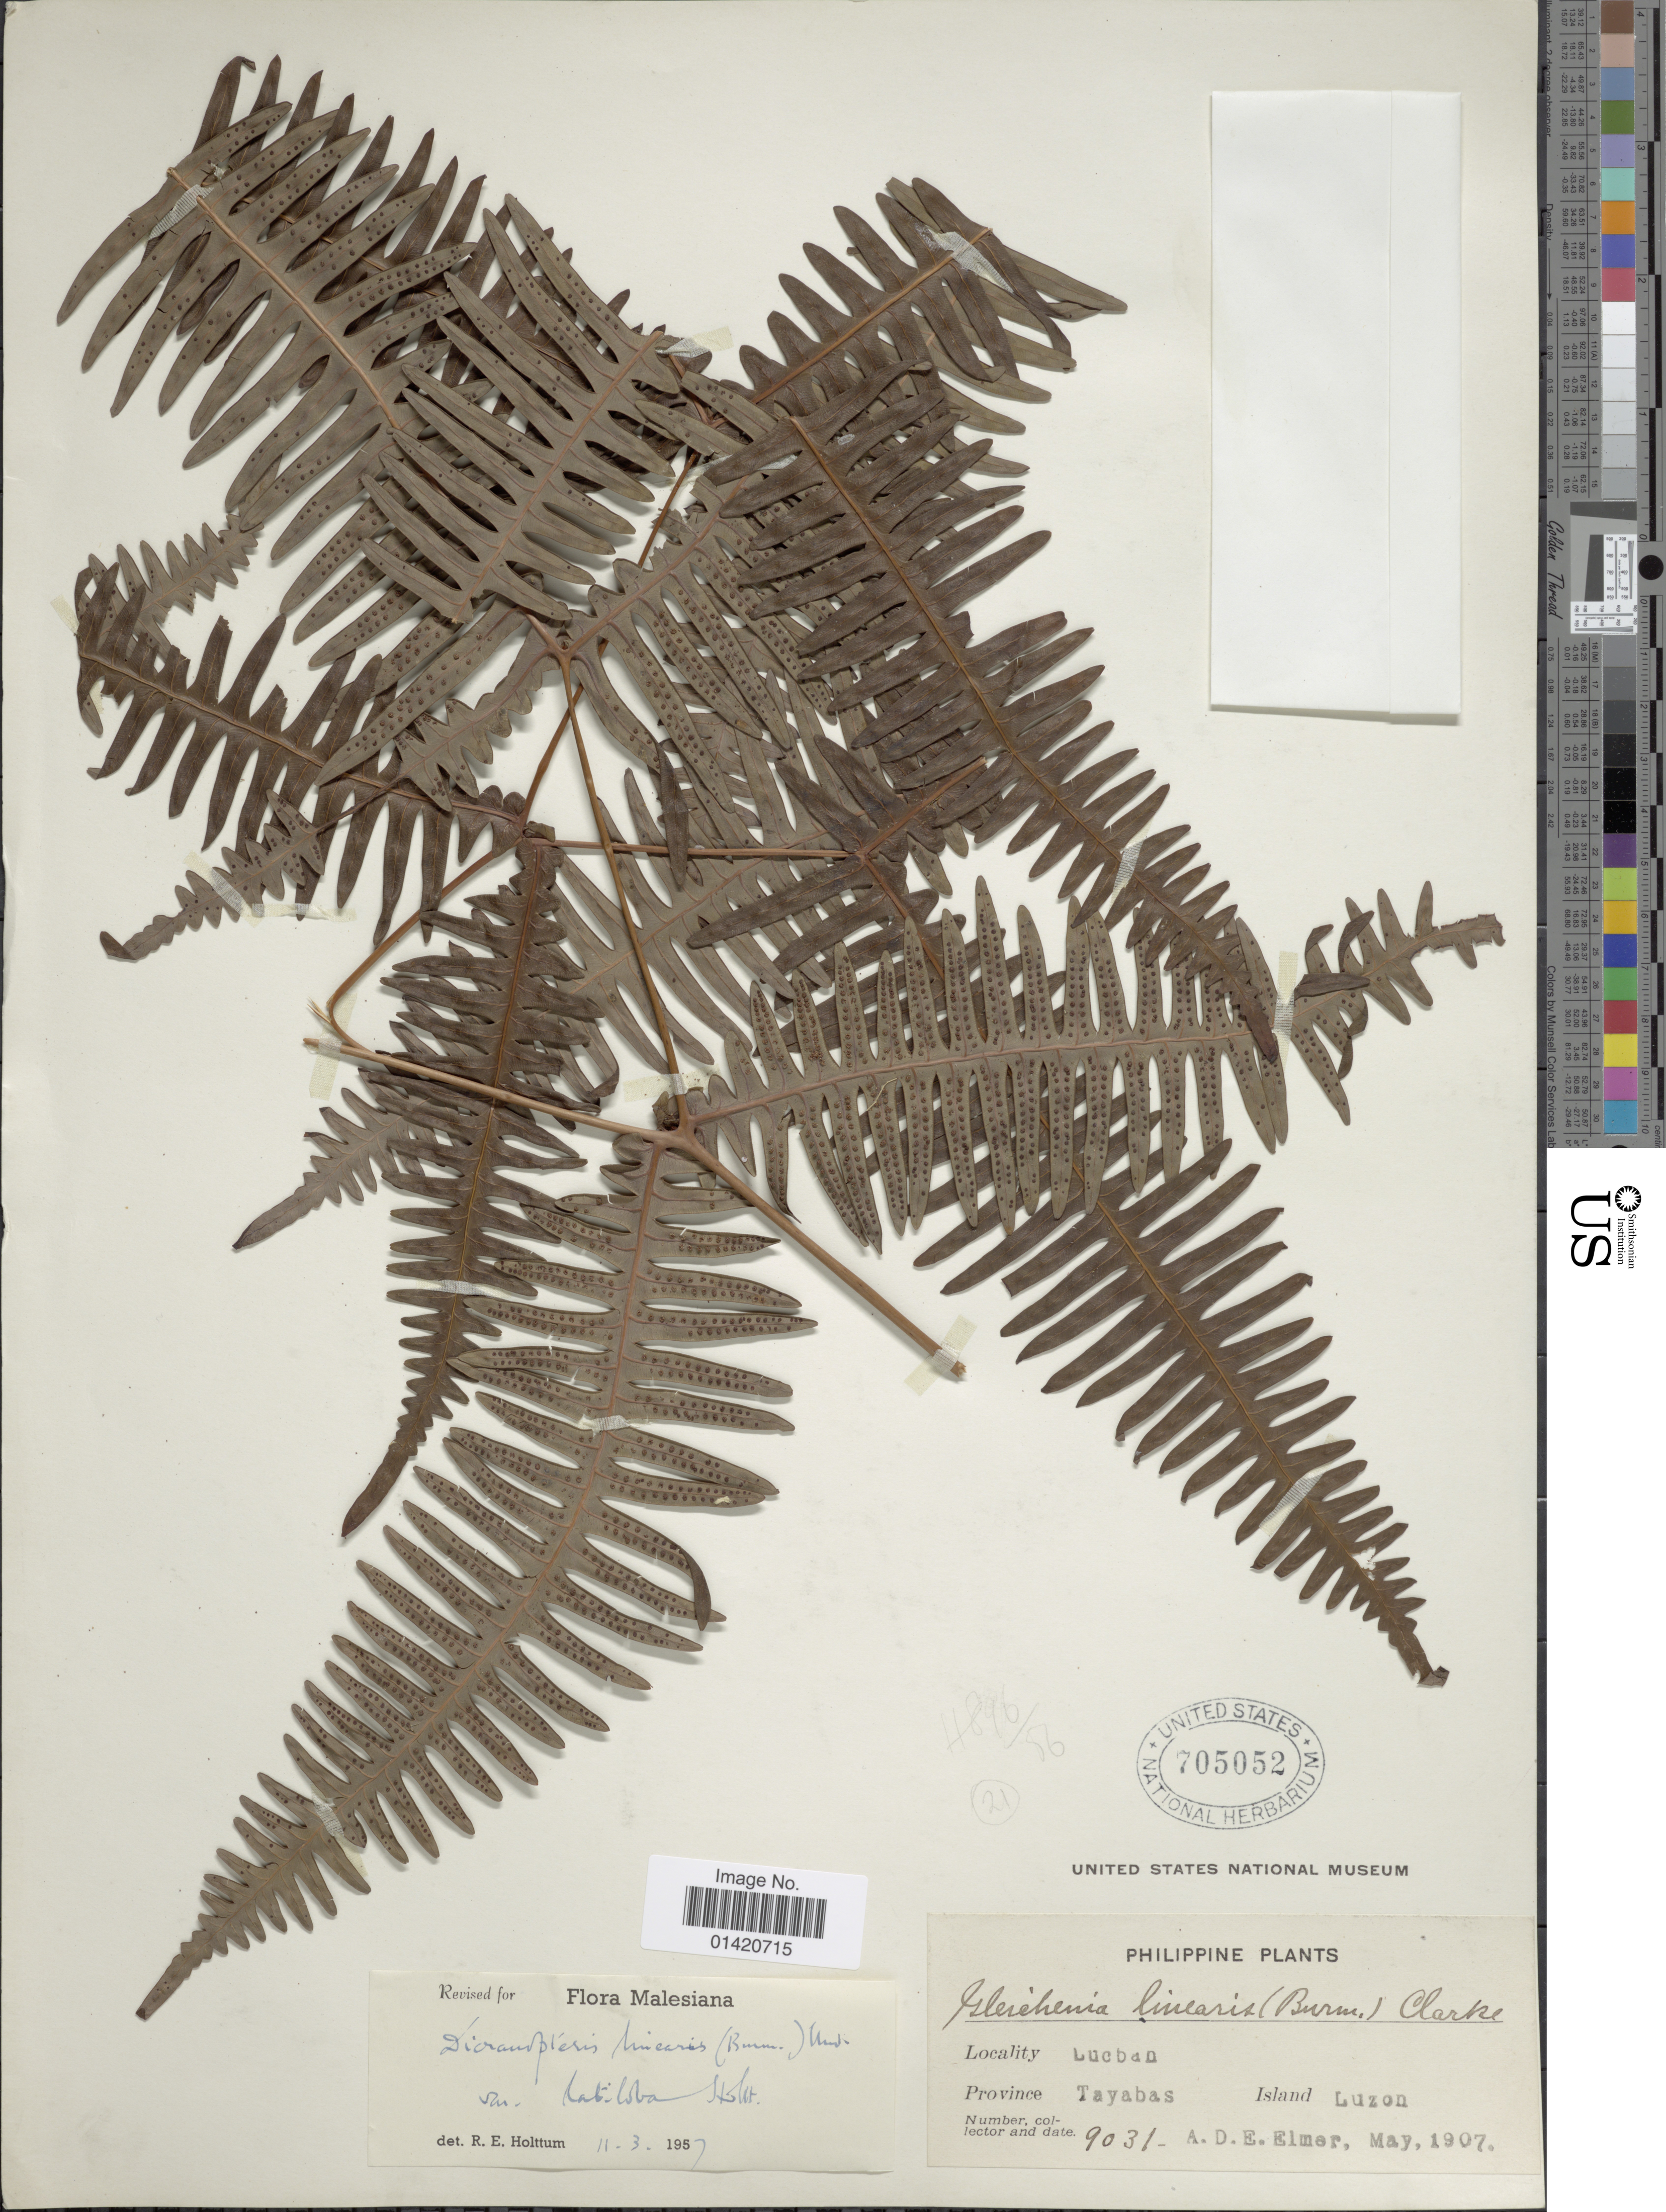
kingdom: Plantae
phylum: Tracheophyta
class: Polypodiopsida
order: Gleicheniales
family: Gleicheniaceae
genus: Dicranopteris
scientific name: Dicranopteris linearis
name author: (Burm. f.) Underw.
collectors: A. D. E. Elmer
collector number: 9031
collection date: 1907-05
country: Philippines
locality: Lucban, Province Tayabas, Island Luzon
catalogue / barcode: US 705052